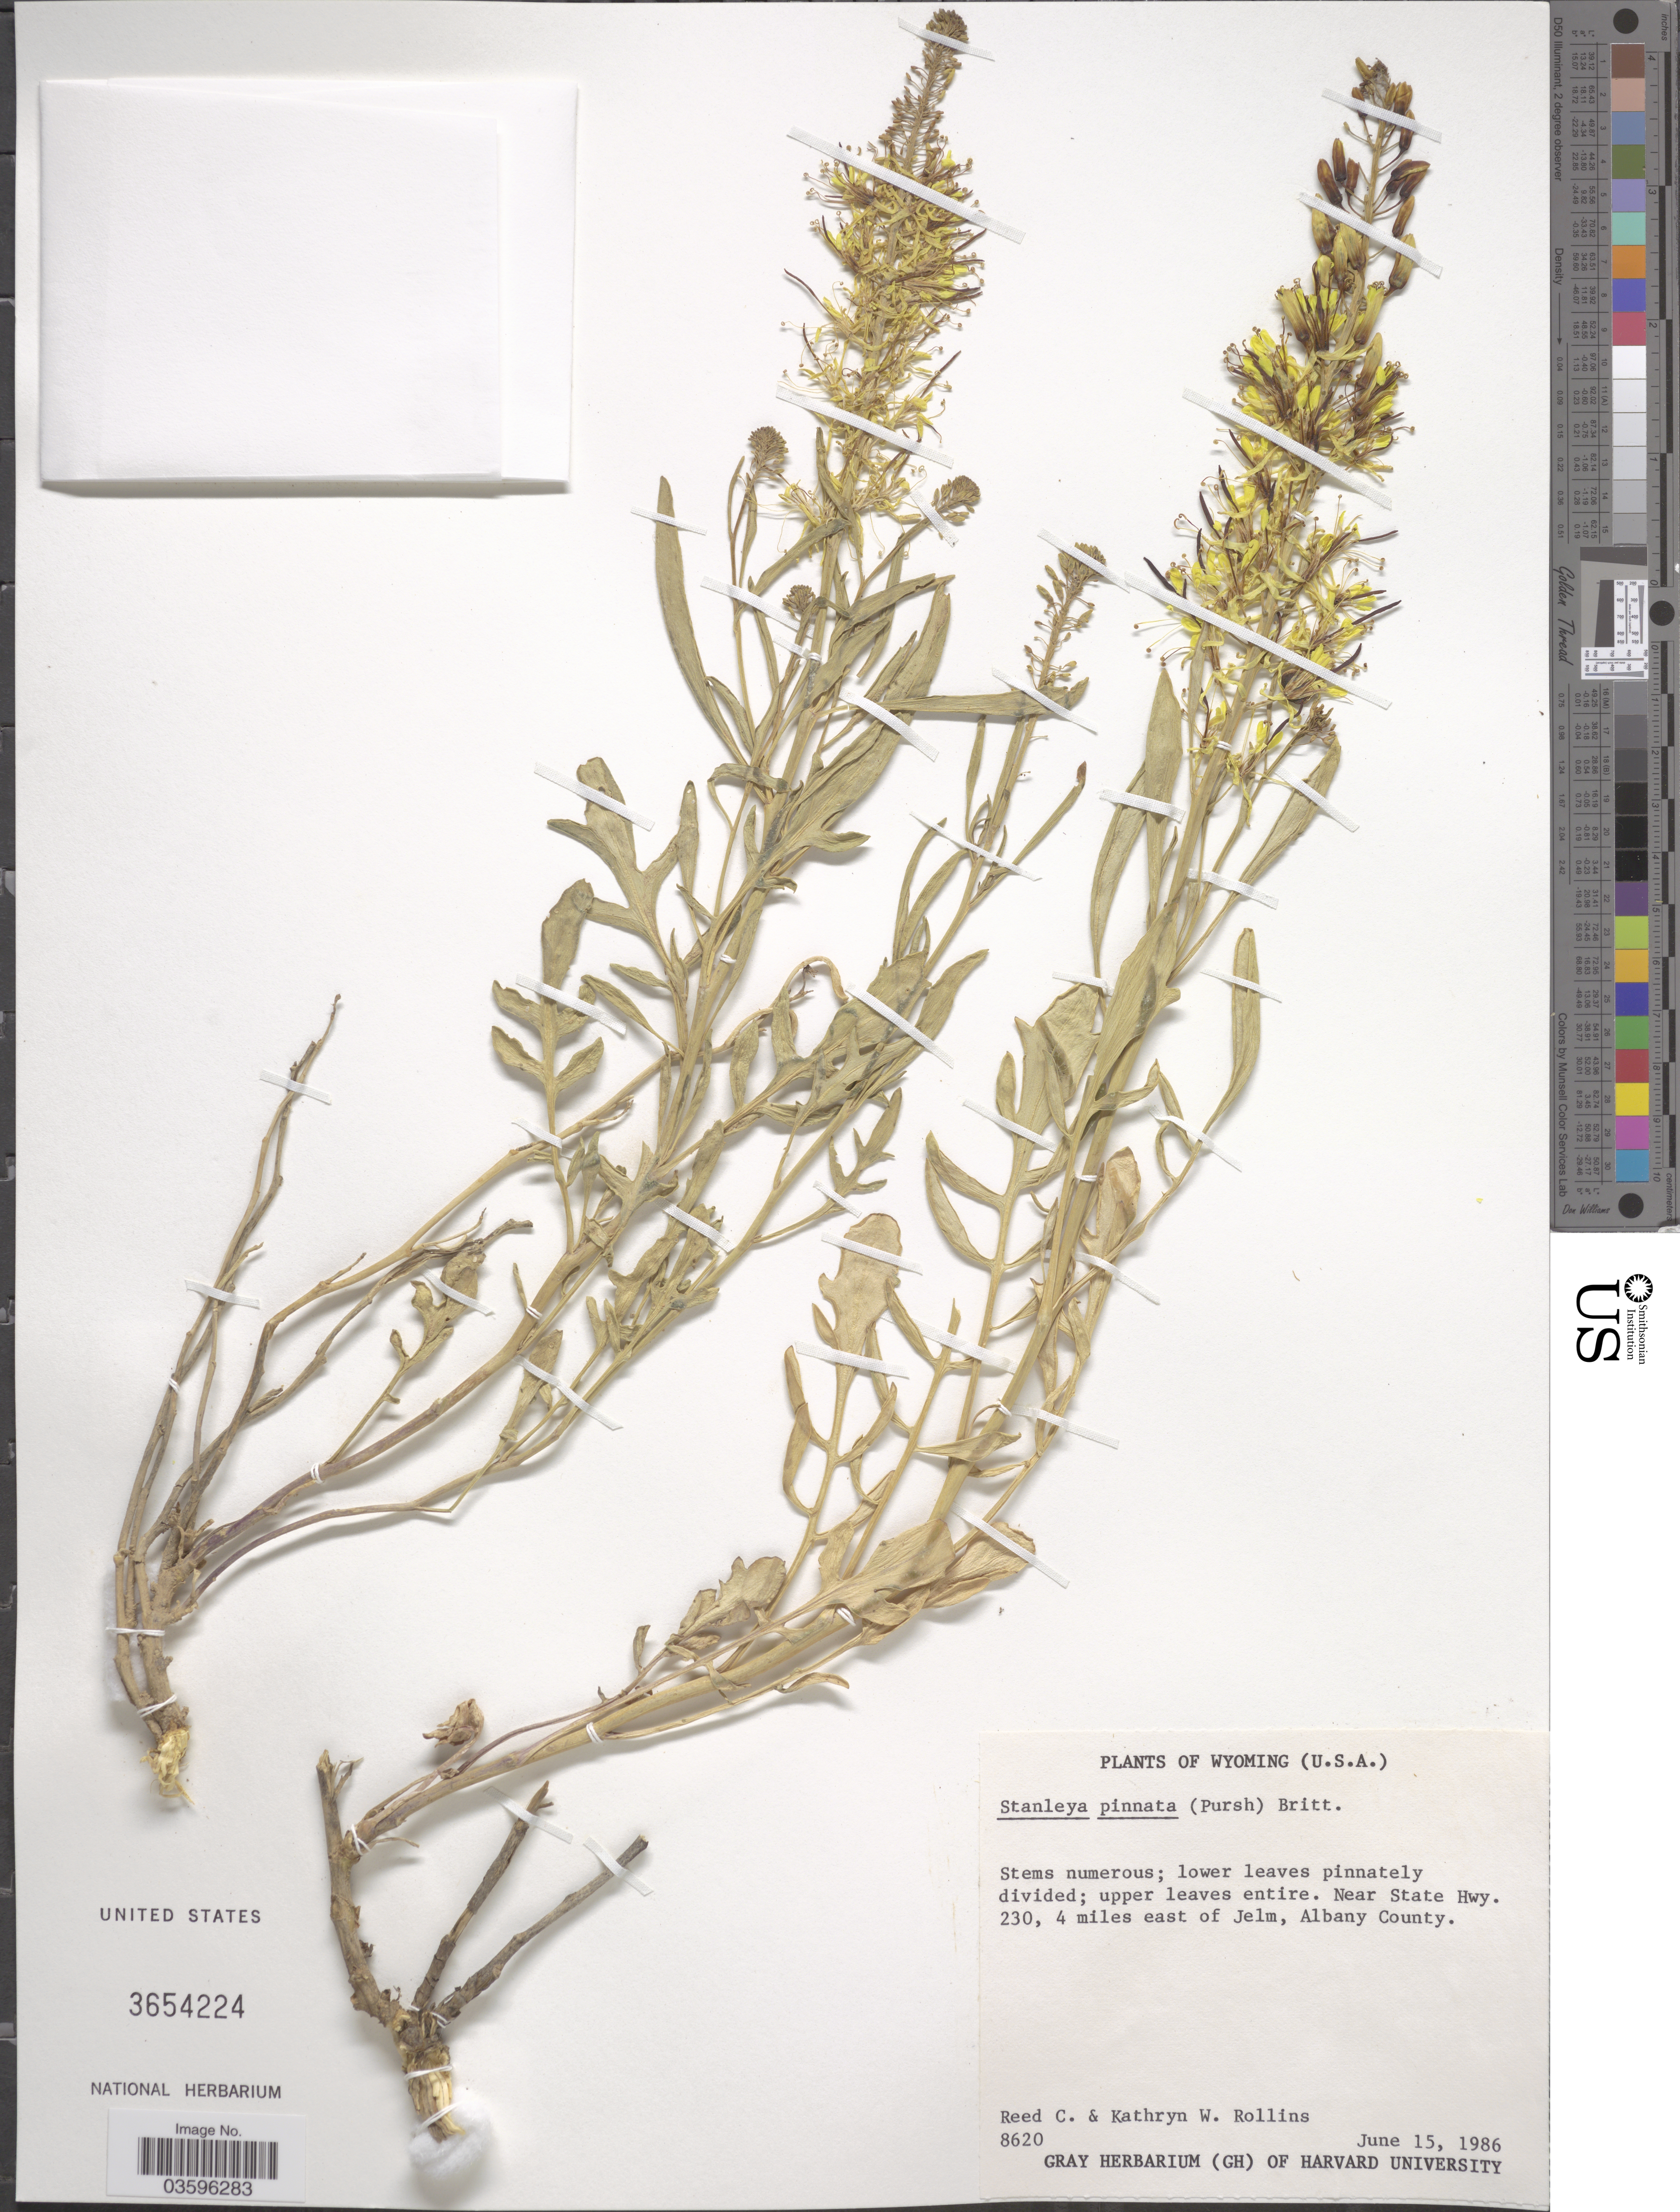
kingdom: Plantae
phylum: Tracheophyta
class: Magnoliopsida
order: Brassicales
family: Brassicaceae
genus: Stanleya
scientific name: Stanleya pinnata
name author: (Pursh) Britton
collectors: R. C. Rollins & K. W. Rollins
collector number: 8620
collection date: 1986-06-15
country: United States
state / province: Wyoming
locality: Near State Hwy. 230, 4 miles east of Jelm, Albany County.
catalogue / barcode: US 3654224